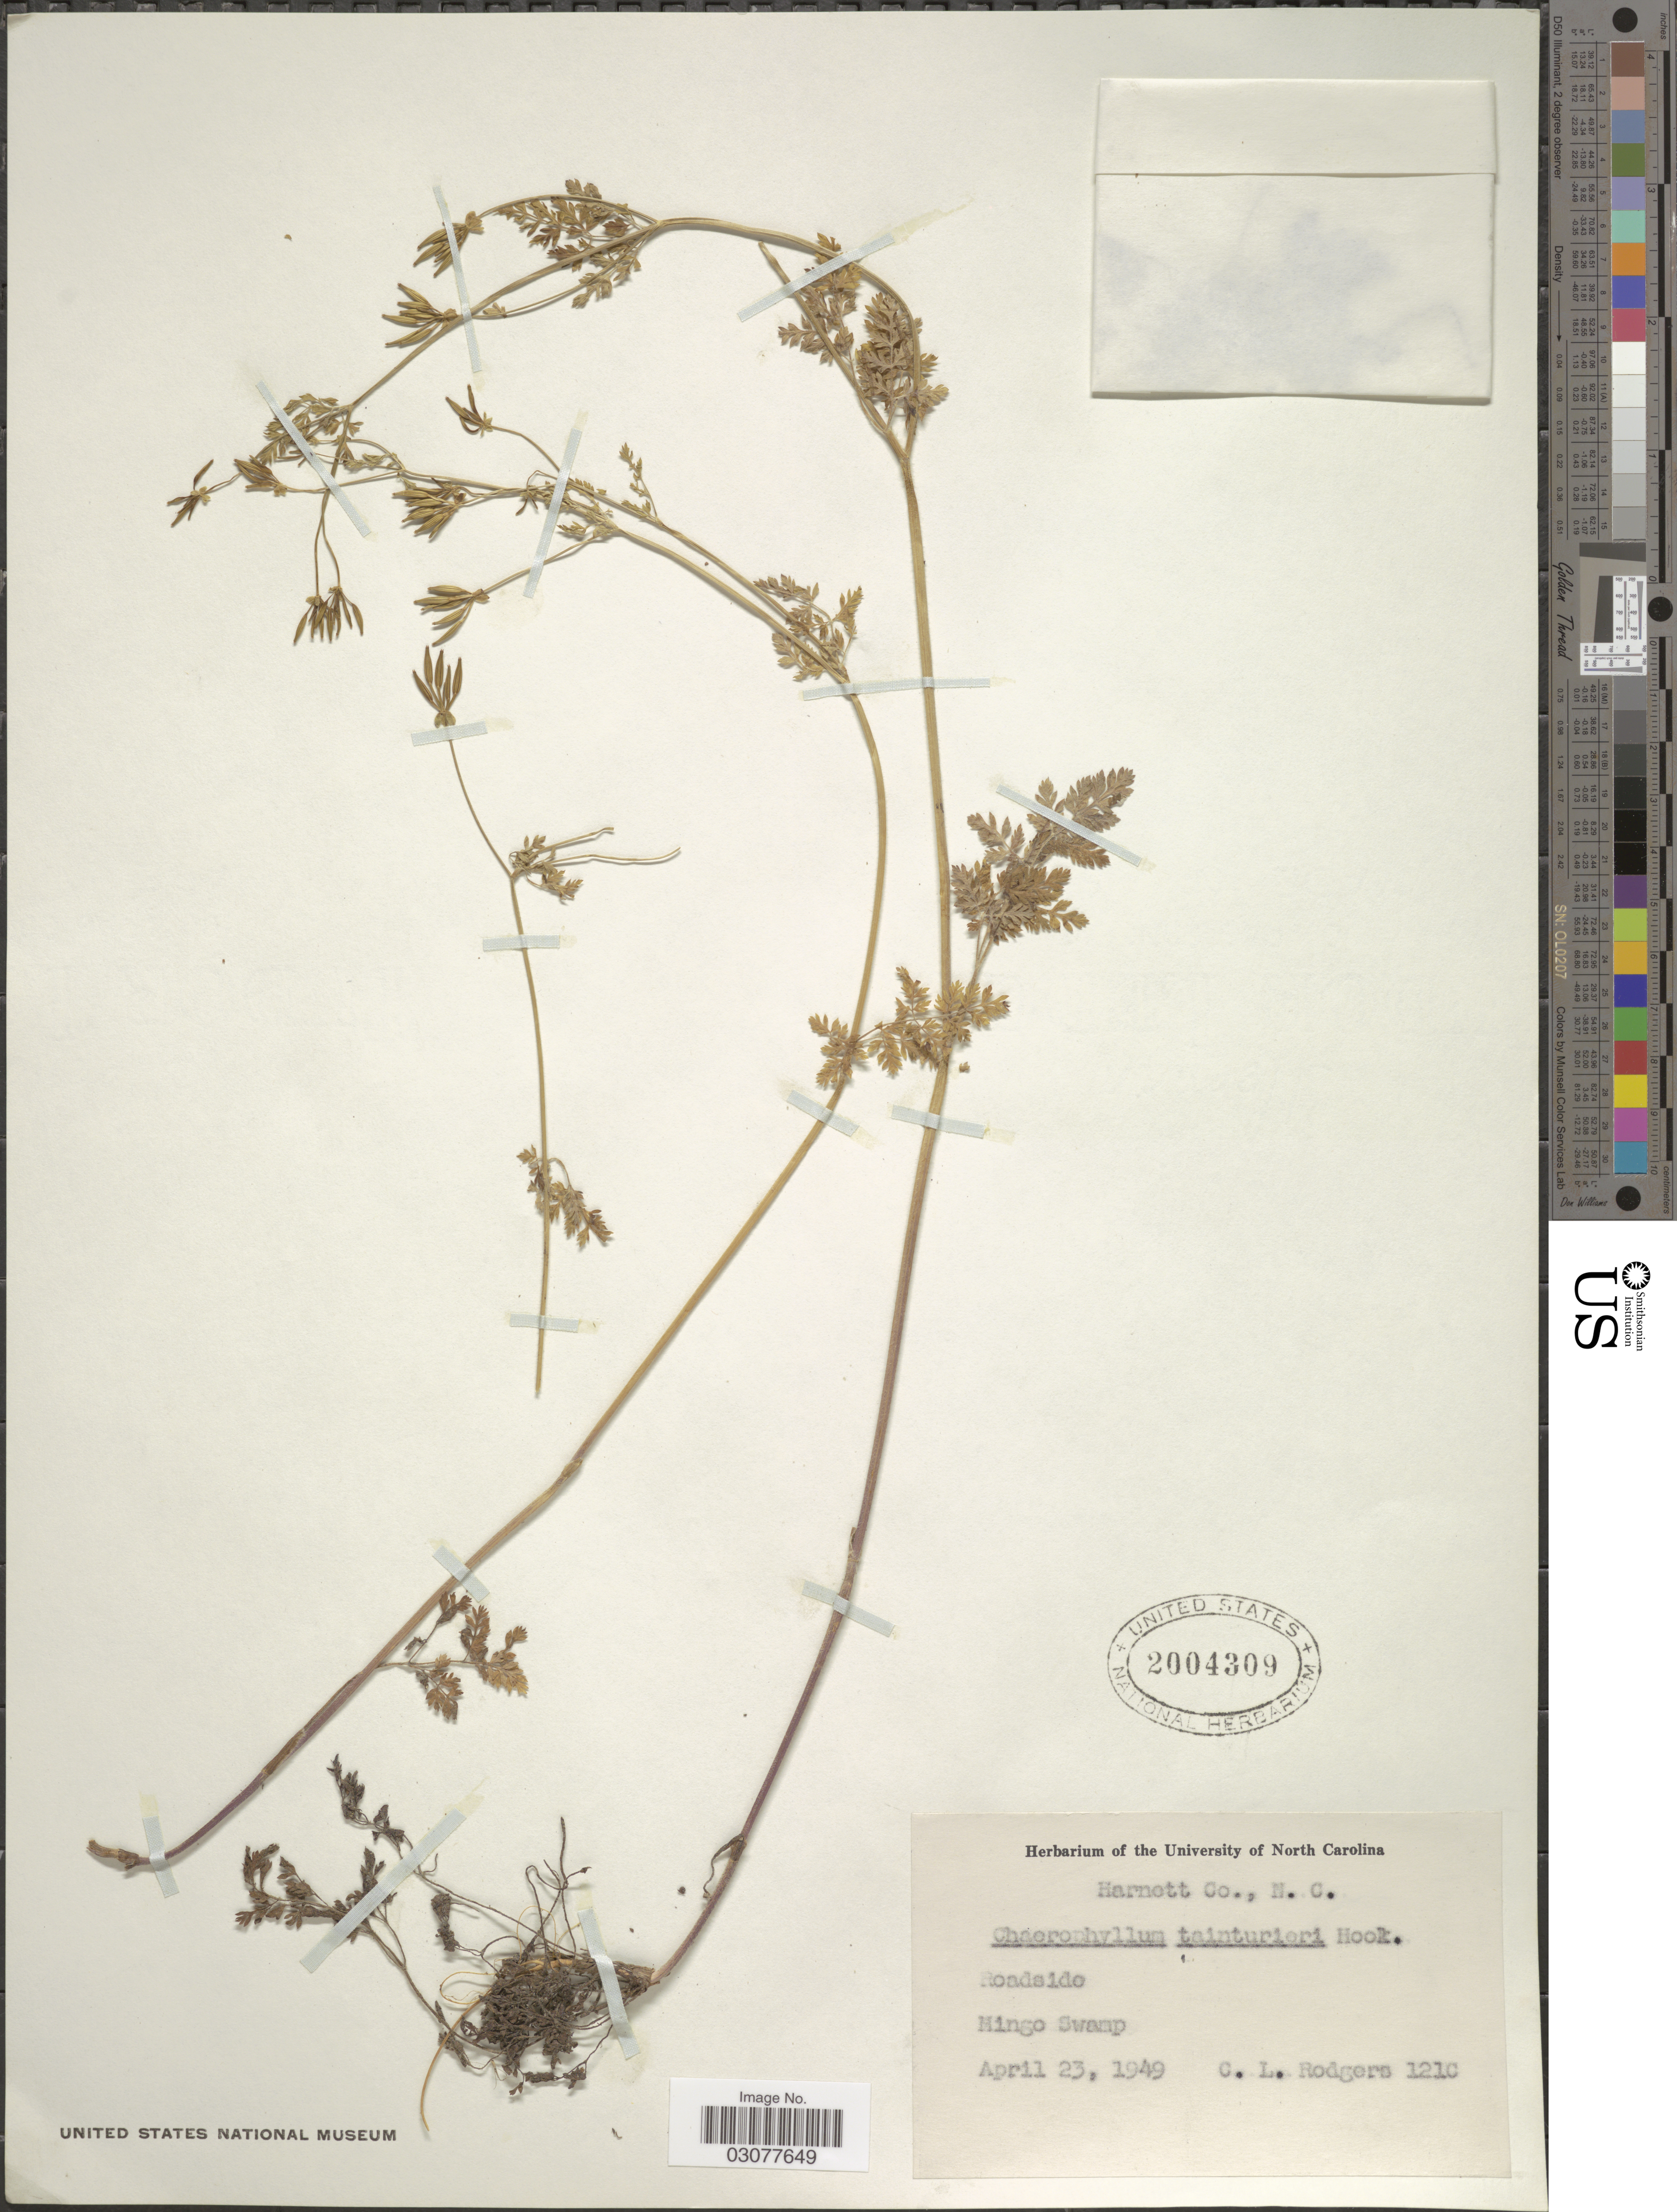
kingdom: Plantae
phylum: Tracheophyta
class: Magnoliopsida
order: Apiales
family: Apiaceae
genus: Chaerophyllum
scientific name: Chaerophyllum tainturieri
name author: Hook.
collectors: C. Rogers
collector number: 121C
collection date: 1949-04-23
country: United States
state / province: North Carolina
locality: Harnett Co., Mingo Swamp.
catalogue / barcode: US 2004309